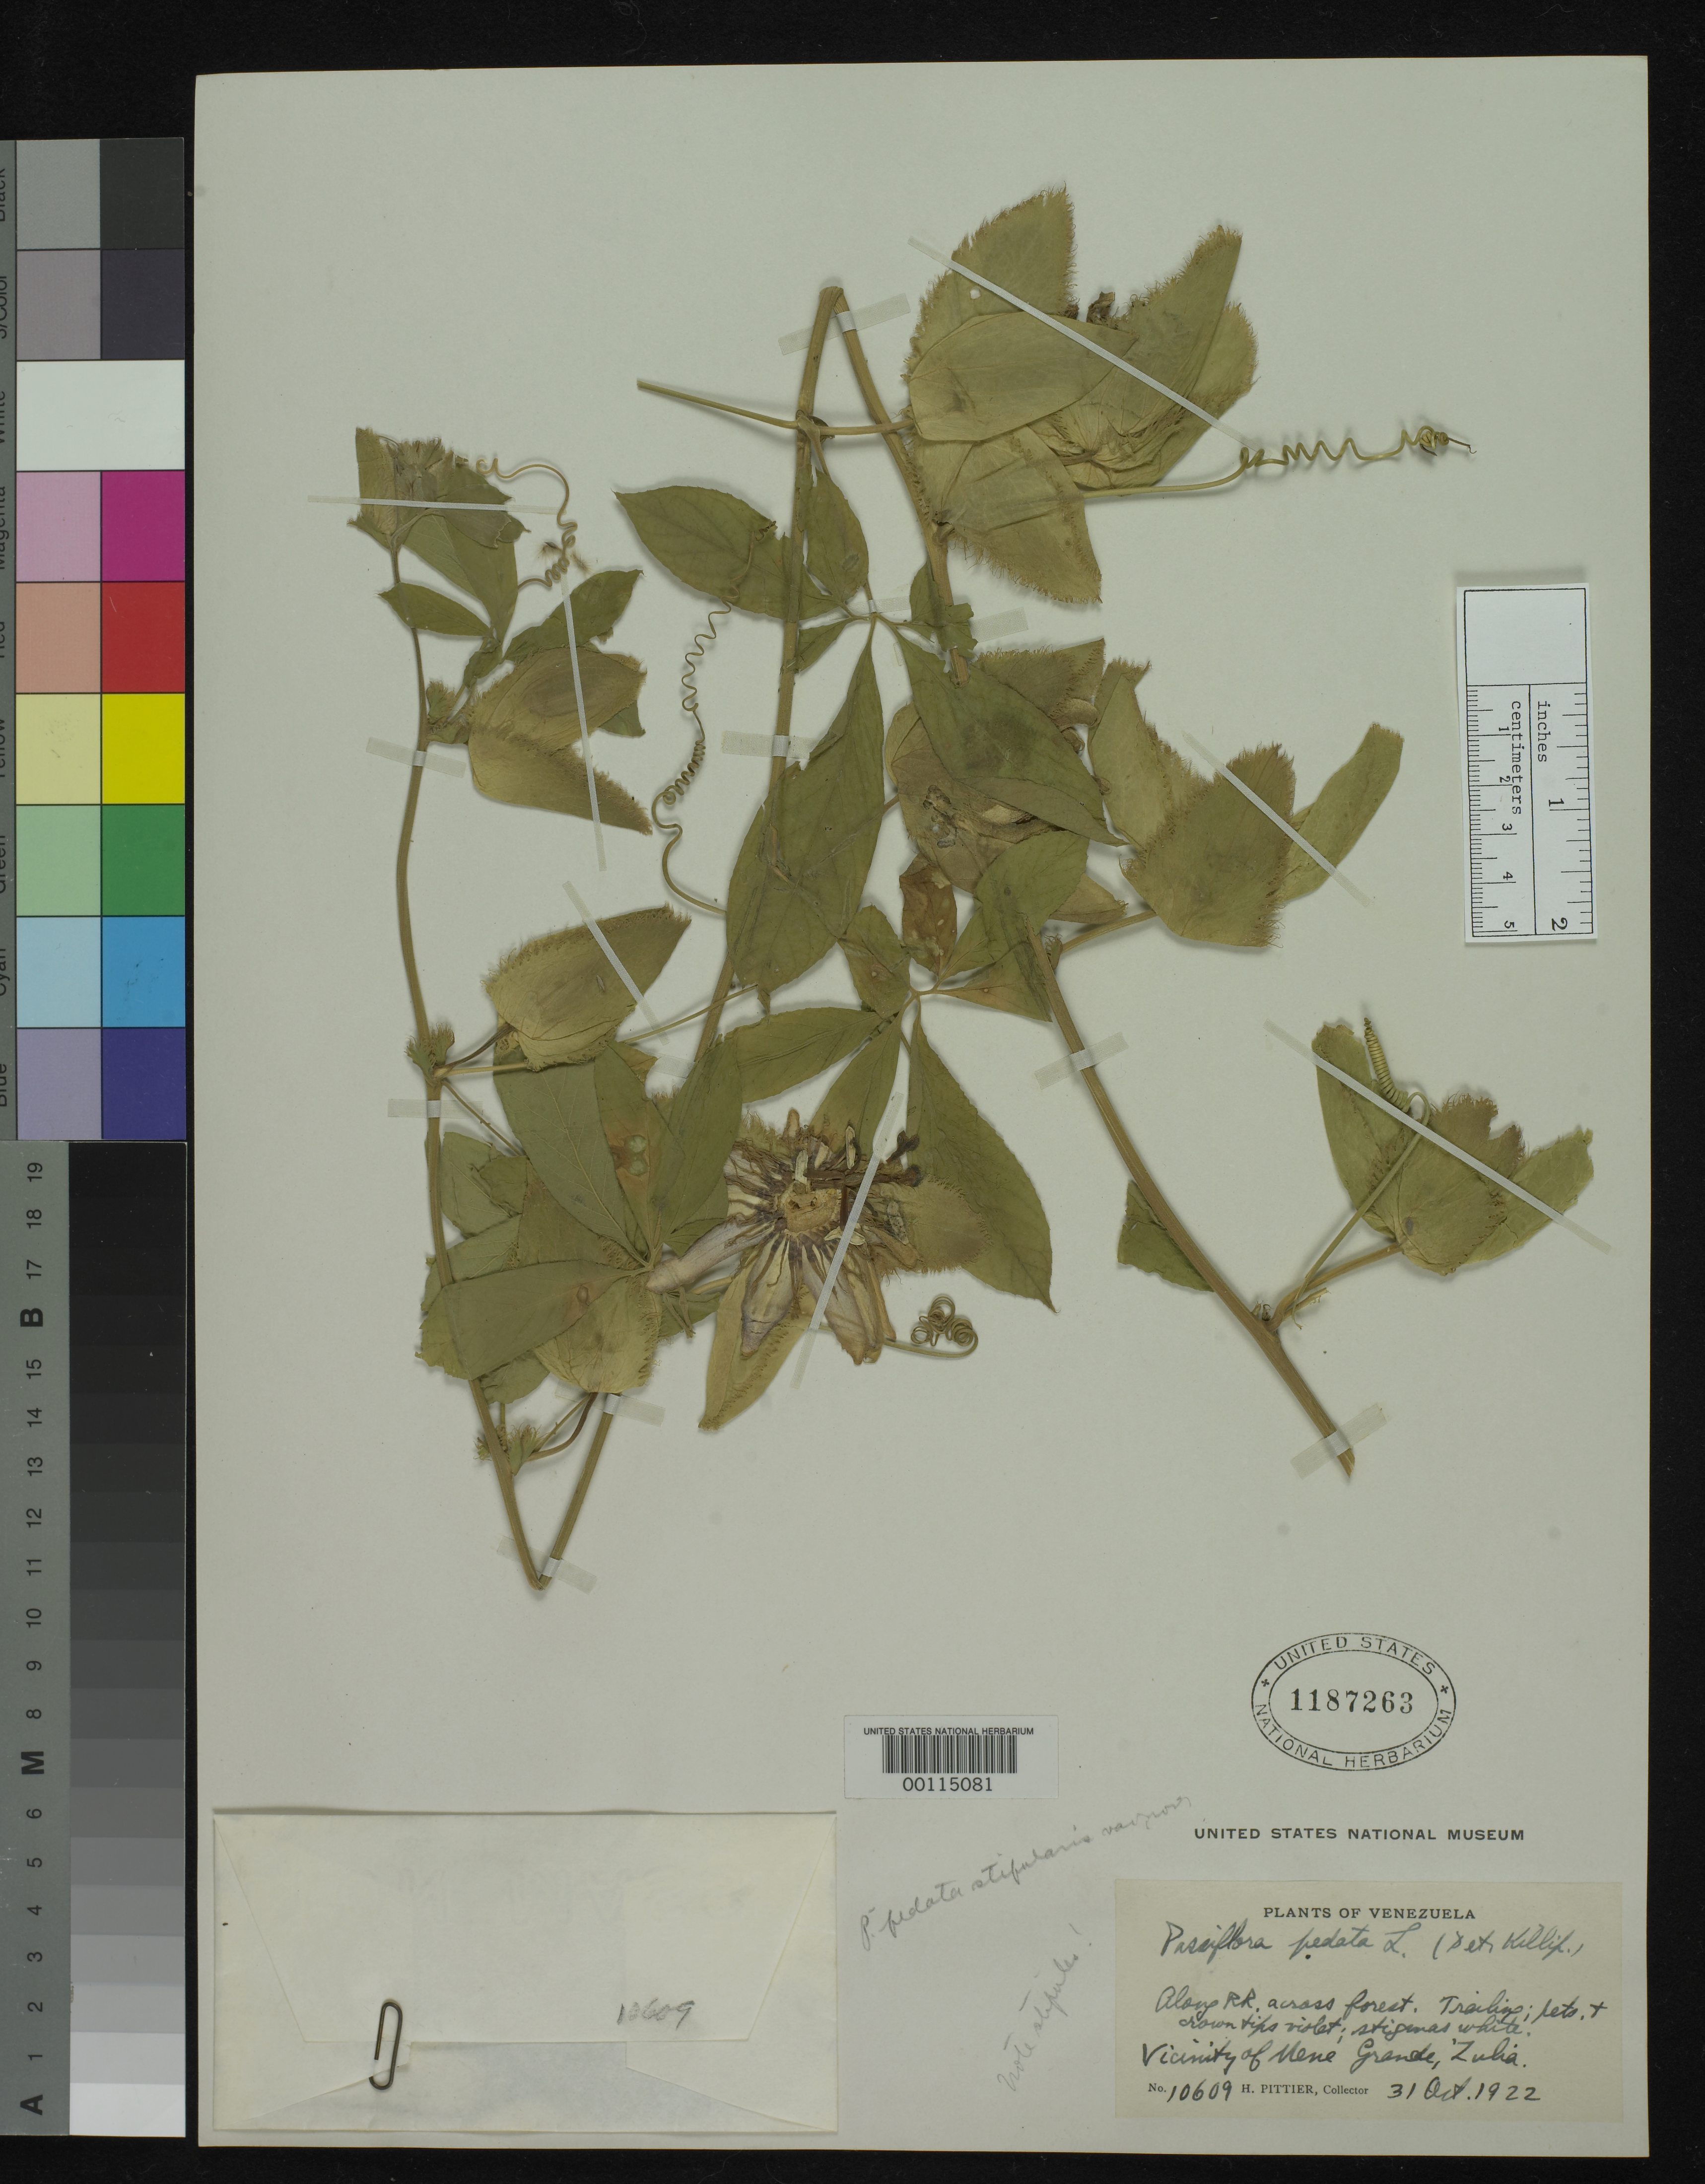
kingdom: Plantae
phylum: Tracheophyta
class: Magnoliopsida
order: Malpighiales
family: Passifloraceae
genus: Passiflora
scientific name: Passiflora pedata subsp. stipularis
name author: Killip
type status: Holotype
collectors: H. F. Pittier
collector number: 10609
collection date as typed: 31 Oct 1922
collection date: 1922-10-31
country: Venezuela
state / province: Zulia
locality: Vicinity of Mene Grande.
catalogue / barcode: US 1187263